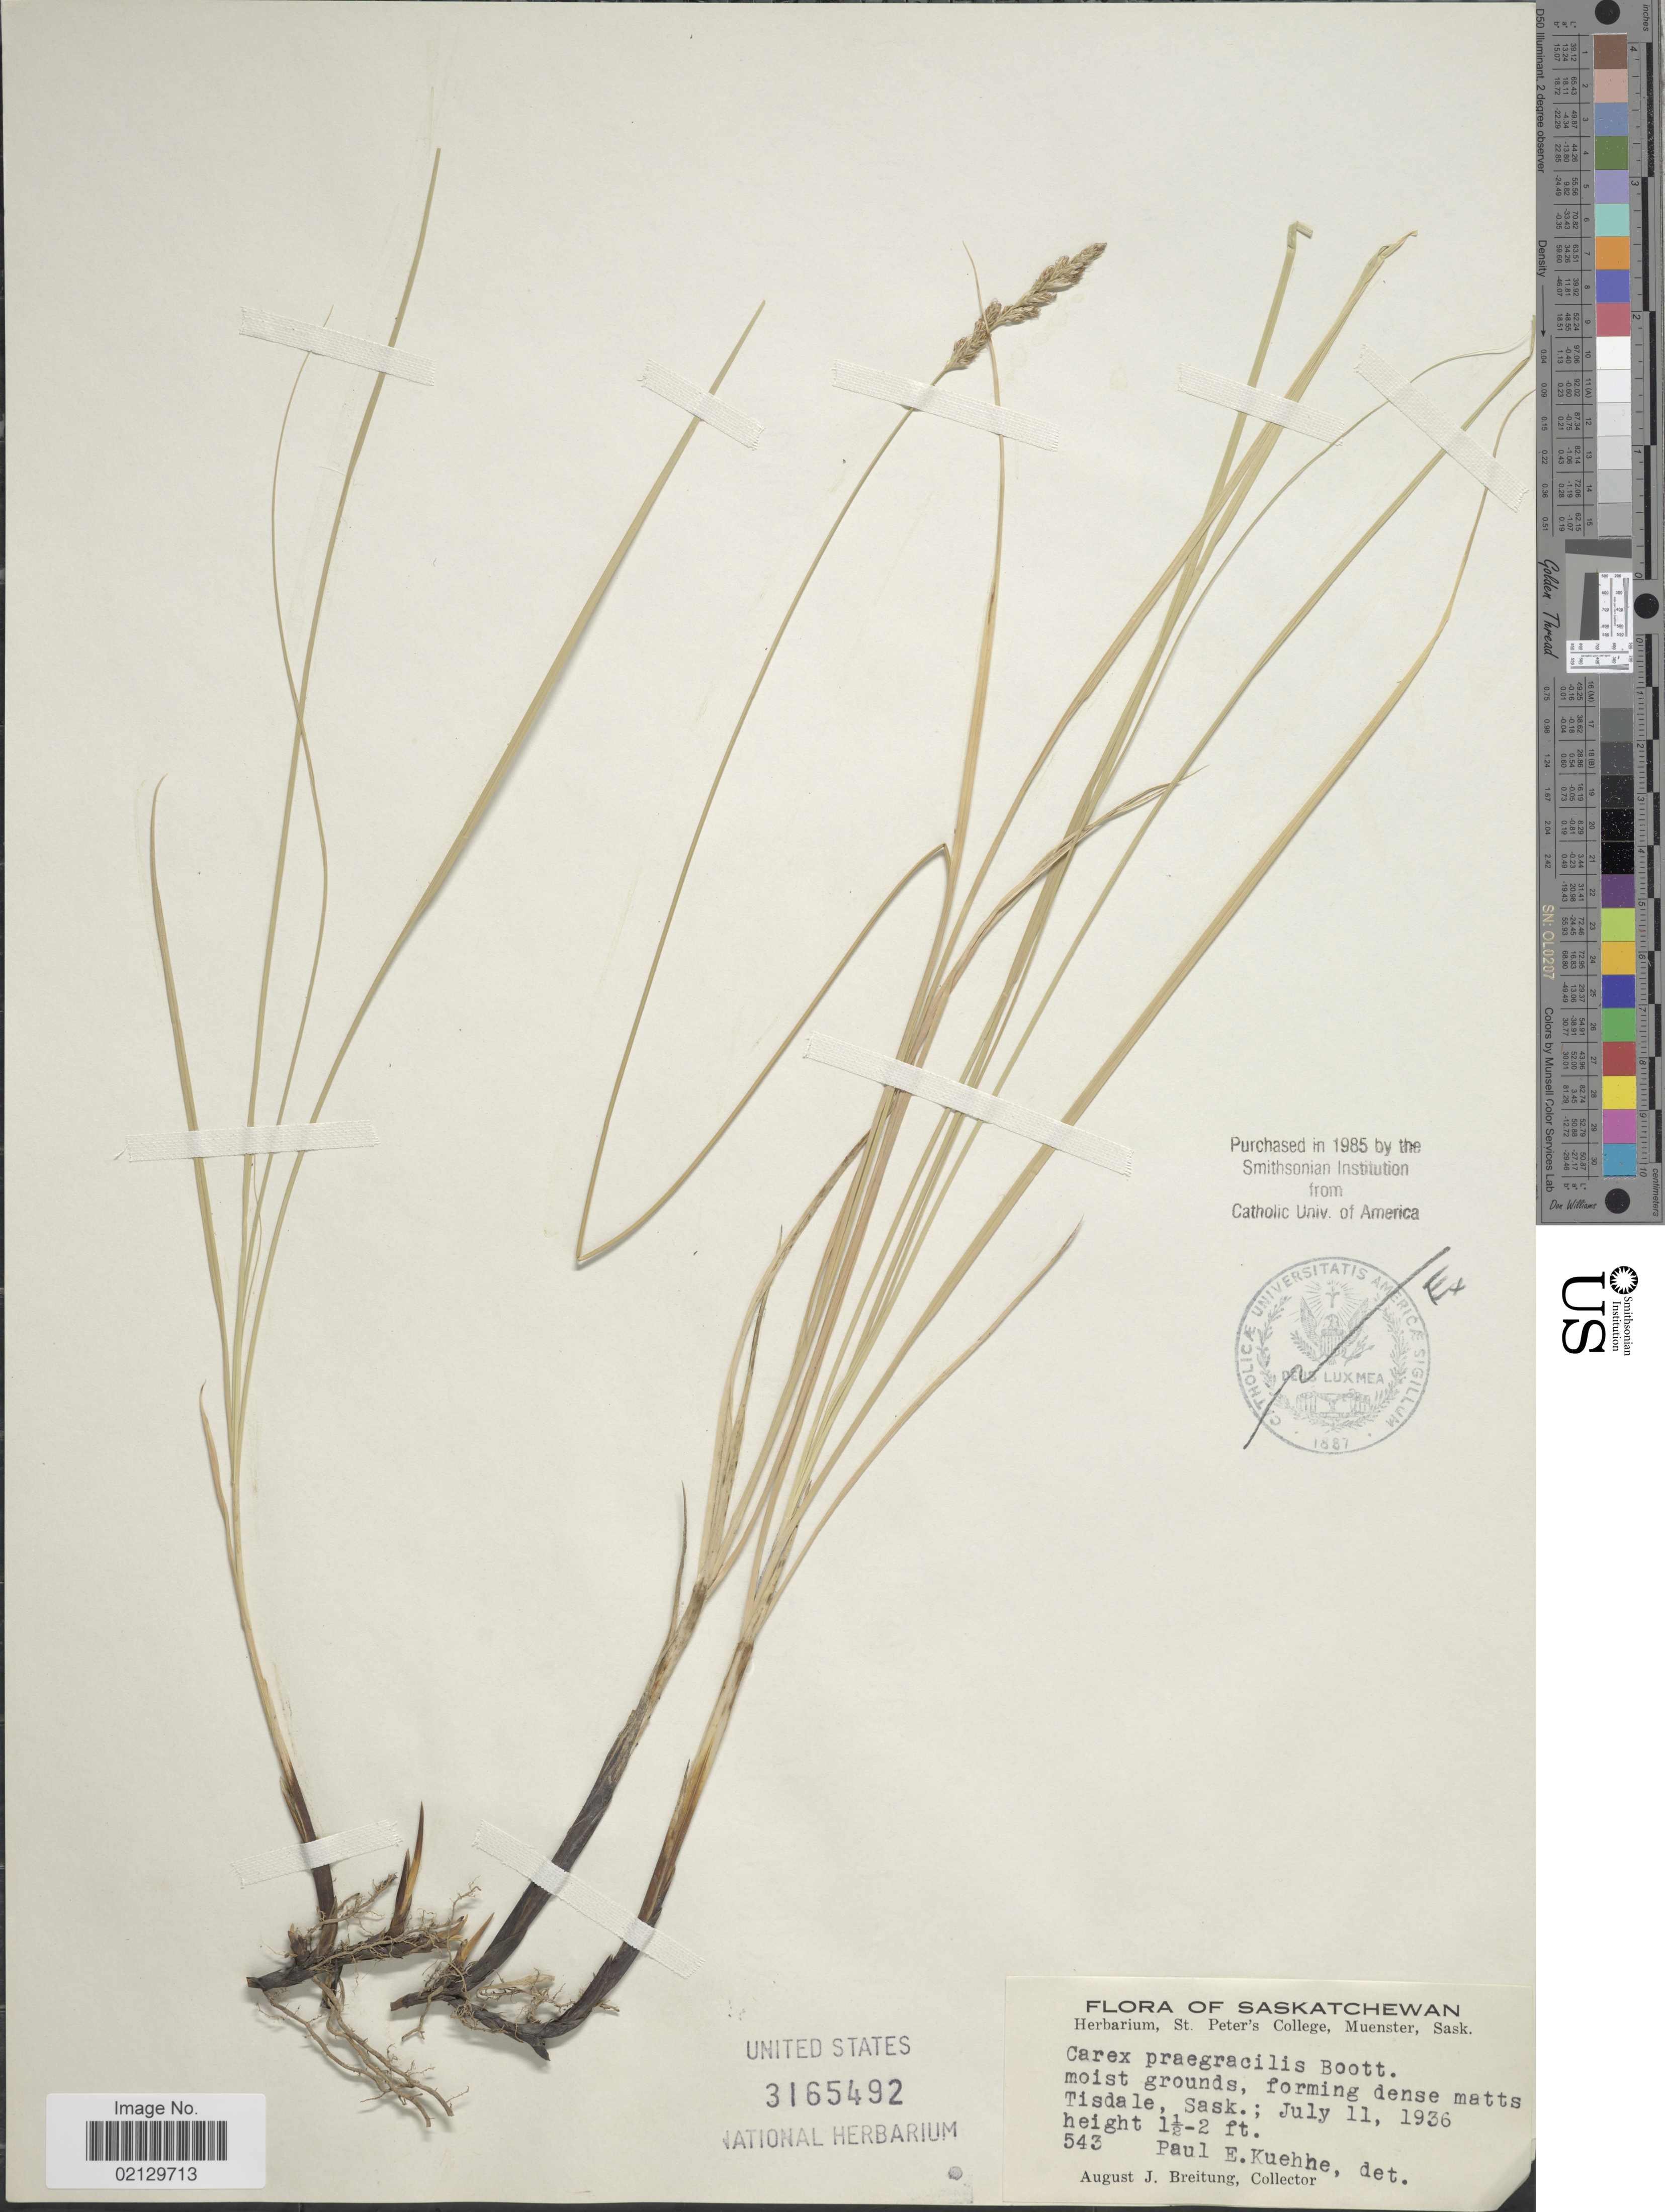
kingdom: Plantae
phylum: Tracheophyta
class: Liliopsida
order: Poales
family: Cyperaceae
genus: Carex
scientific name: Carex praegracilis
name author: W. Boott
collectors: A. Breitung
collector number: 543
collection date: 1936-07-11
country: Canada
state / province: Saskatchewan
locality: Saskatchewan, Tisdale, Sask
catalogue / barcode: US 3165492